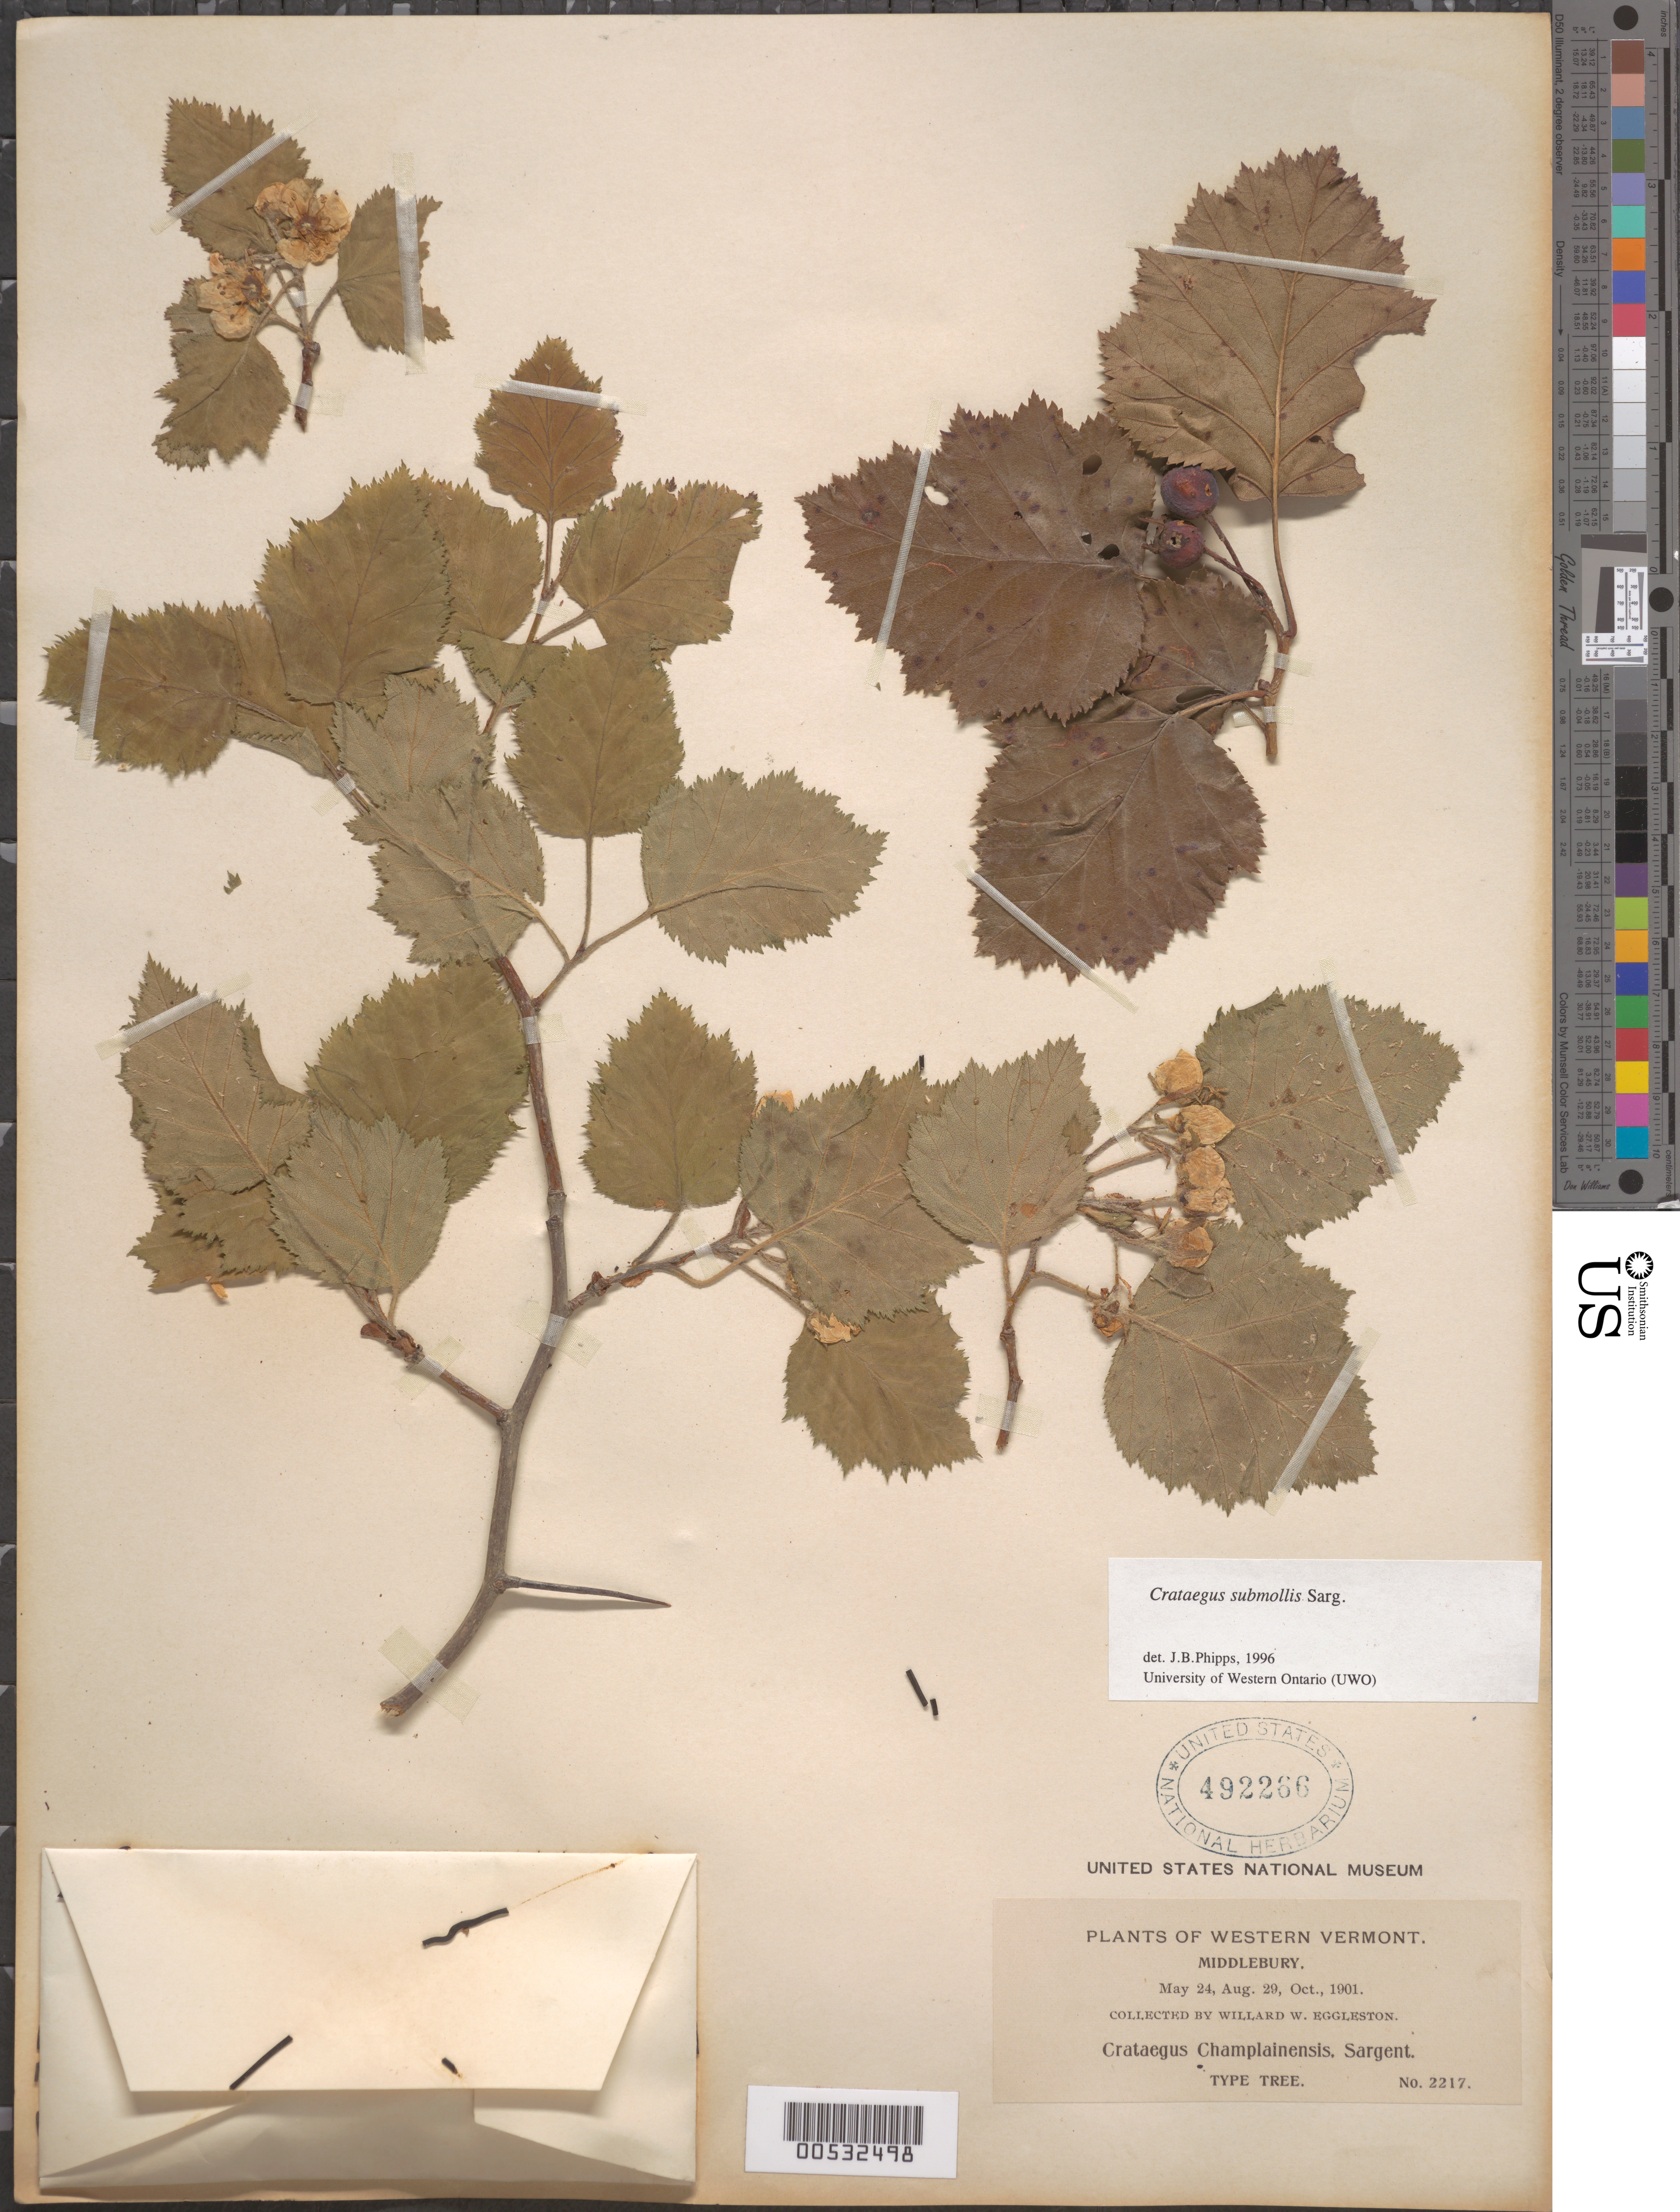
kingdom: Plantae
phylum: Tracheophyta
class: Magnoliopsida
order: Rosales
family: Rosaceae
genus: Crataegus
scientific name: Crataegus submollis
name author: Sarg.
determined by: Phipps, James B., (UWO), University of Western Ontario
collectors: W. W. Eggleston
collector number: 2217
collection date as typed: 24 May 1901 to -- Oct 1901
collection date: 1901-05-24/1901-10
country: United States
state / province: Vermont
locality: Middlebury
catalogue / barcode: US 492266